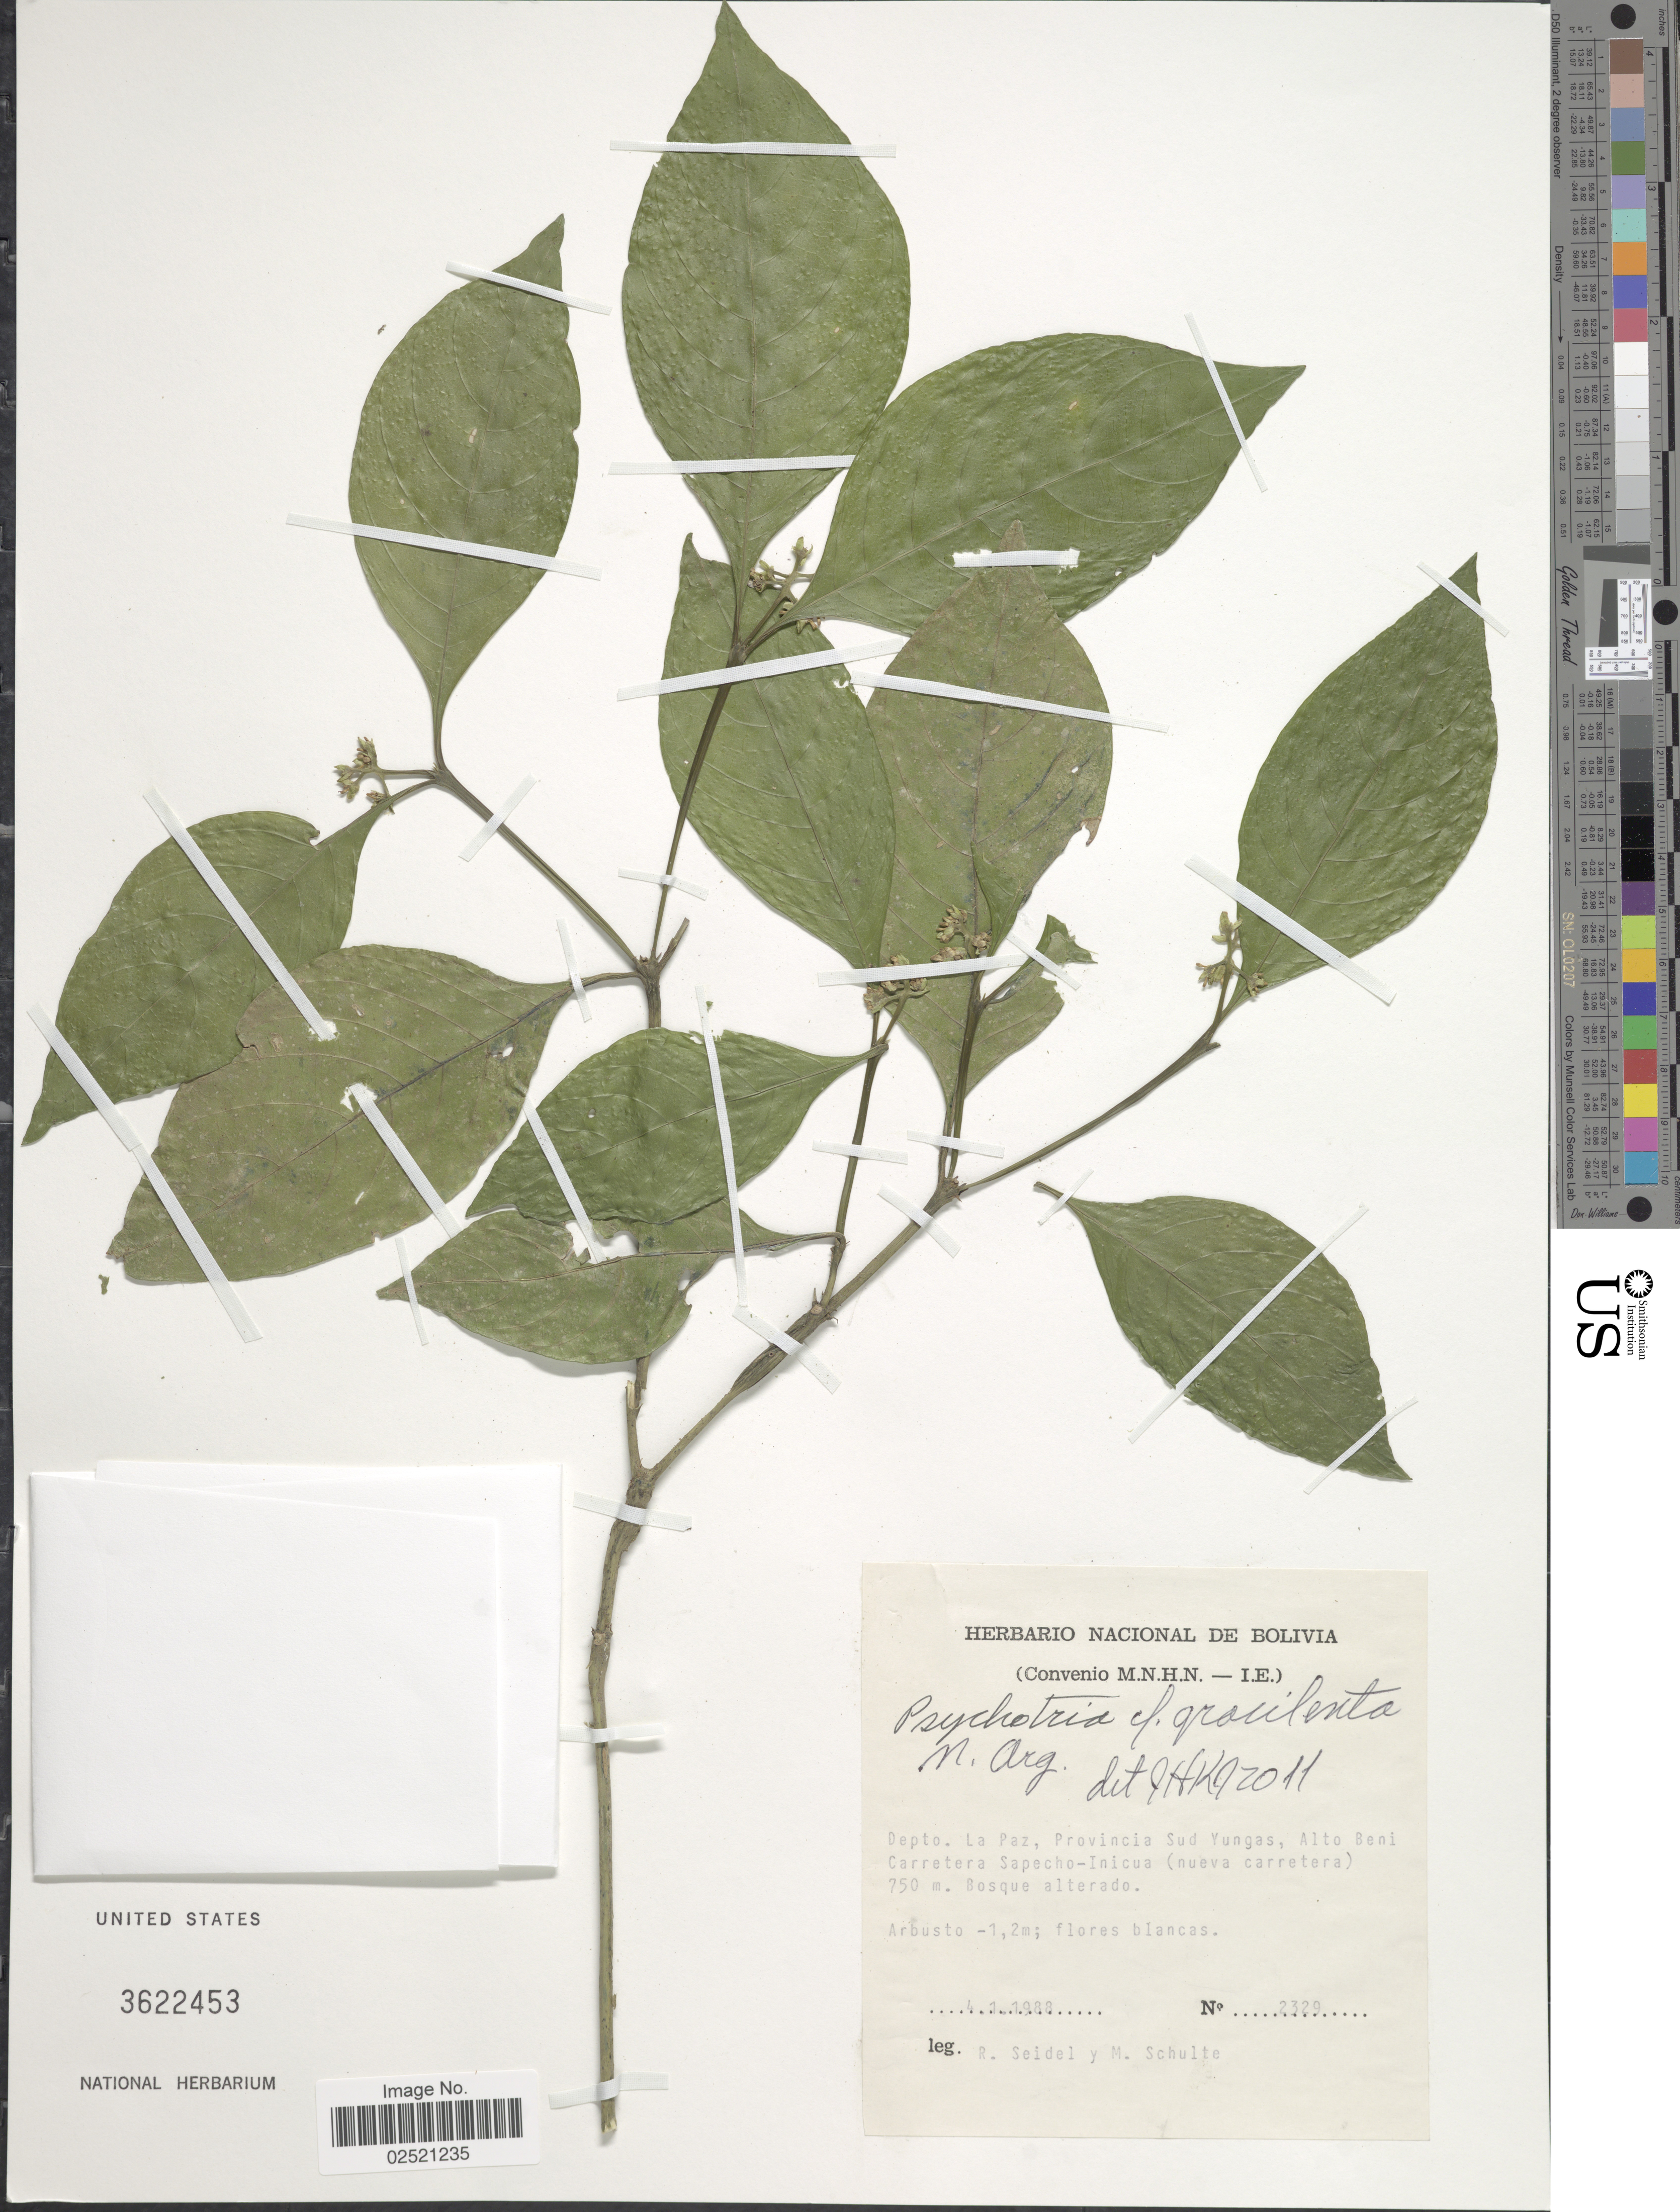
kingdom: Plantae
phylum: Tracheophyta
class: Magnoliopsida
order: Gentianales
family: Rubiaceae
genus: Psychotria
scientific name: Psychotria gracilenta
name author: Müll. Arg.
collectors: R. Seidel & M. Schulte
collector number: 2329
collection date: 1988-01-04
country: Bolivia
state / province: La Paz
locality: Provincia Sud Yungas, Alto Beni, Carretera Sapecho-Inicua (nueva carretera).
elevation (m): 750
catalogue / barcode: US 3622453